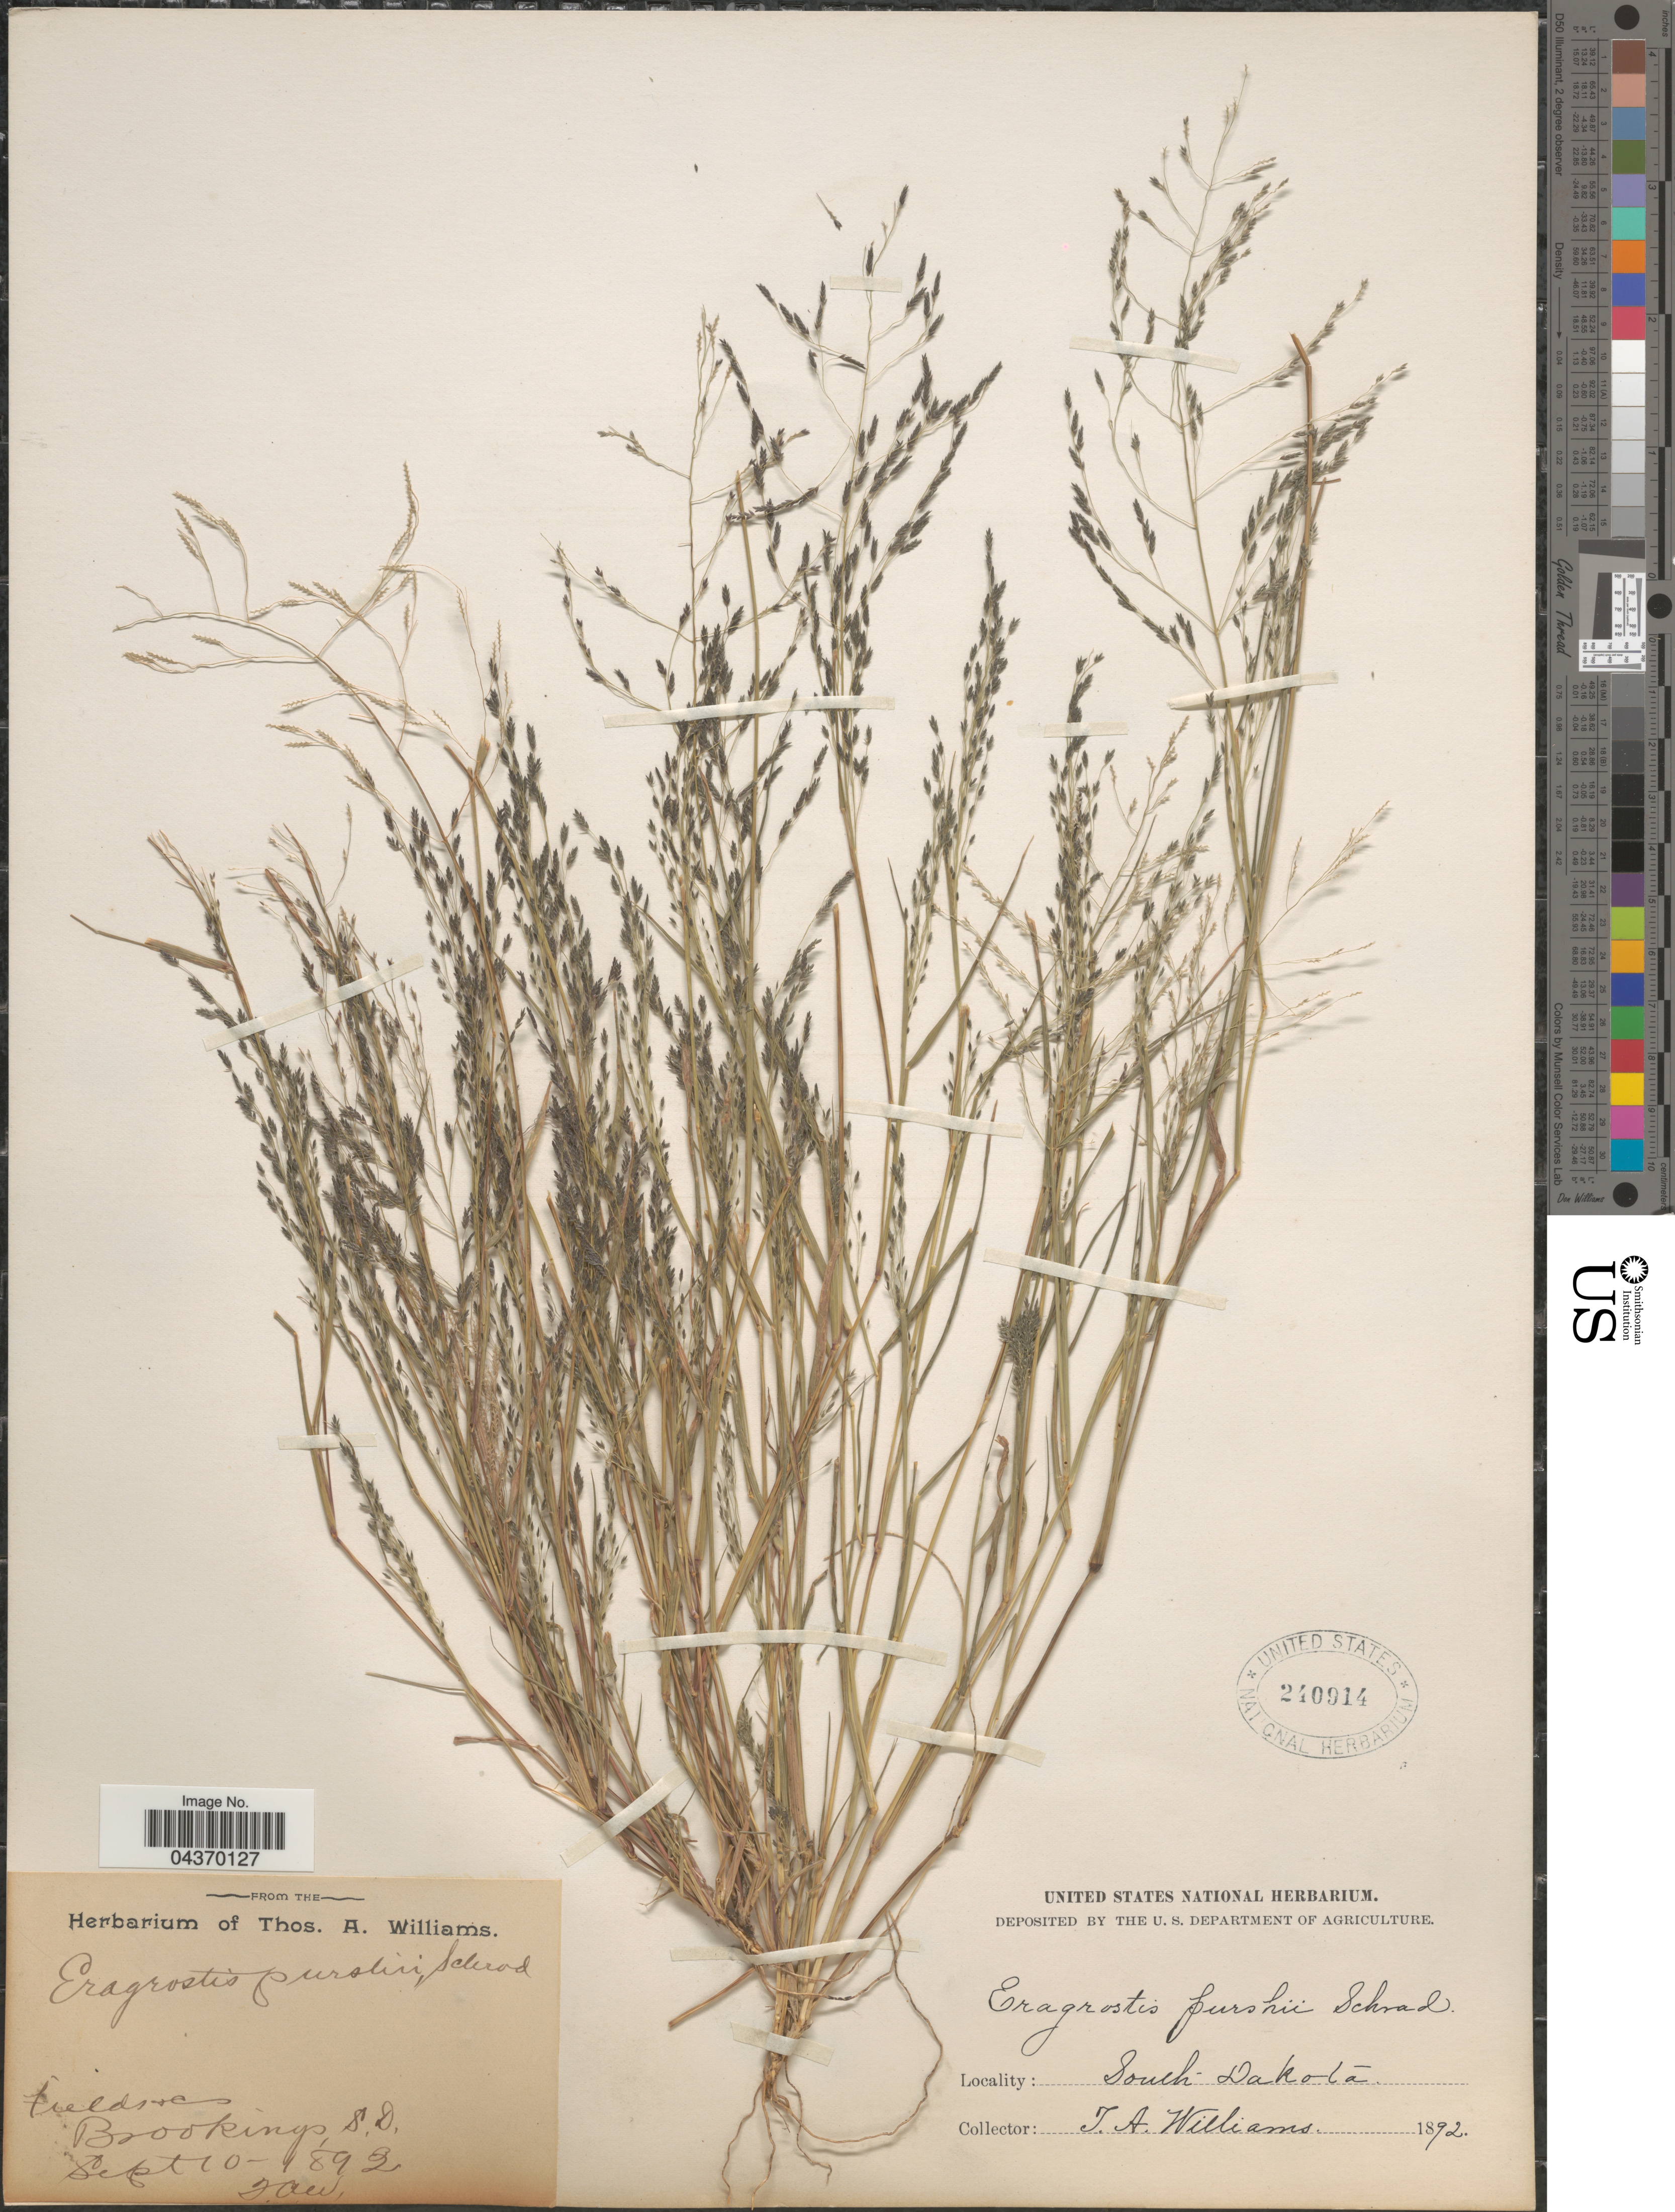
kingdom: Plantae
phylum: Tracheophyta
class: Liliopsida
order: Poales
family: Poaceae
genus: Eragrostis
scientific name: Eragrostis pectinacea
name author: (Michx.) Nees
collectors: T. A. Williams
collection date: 1892-09-10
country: United States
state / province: South Dakota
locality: Brookings.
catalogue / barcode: US 240914